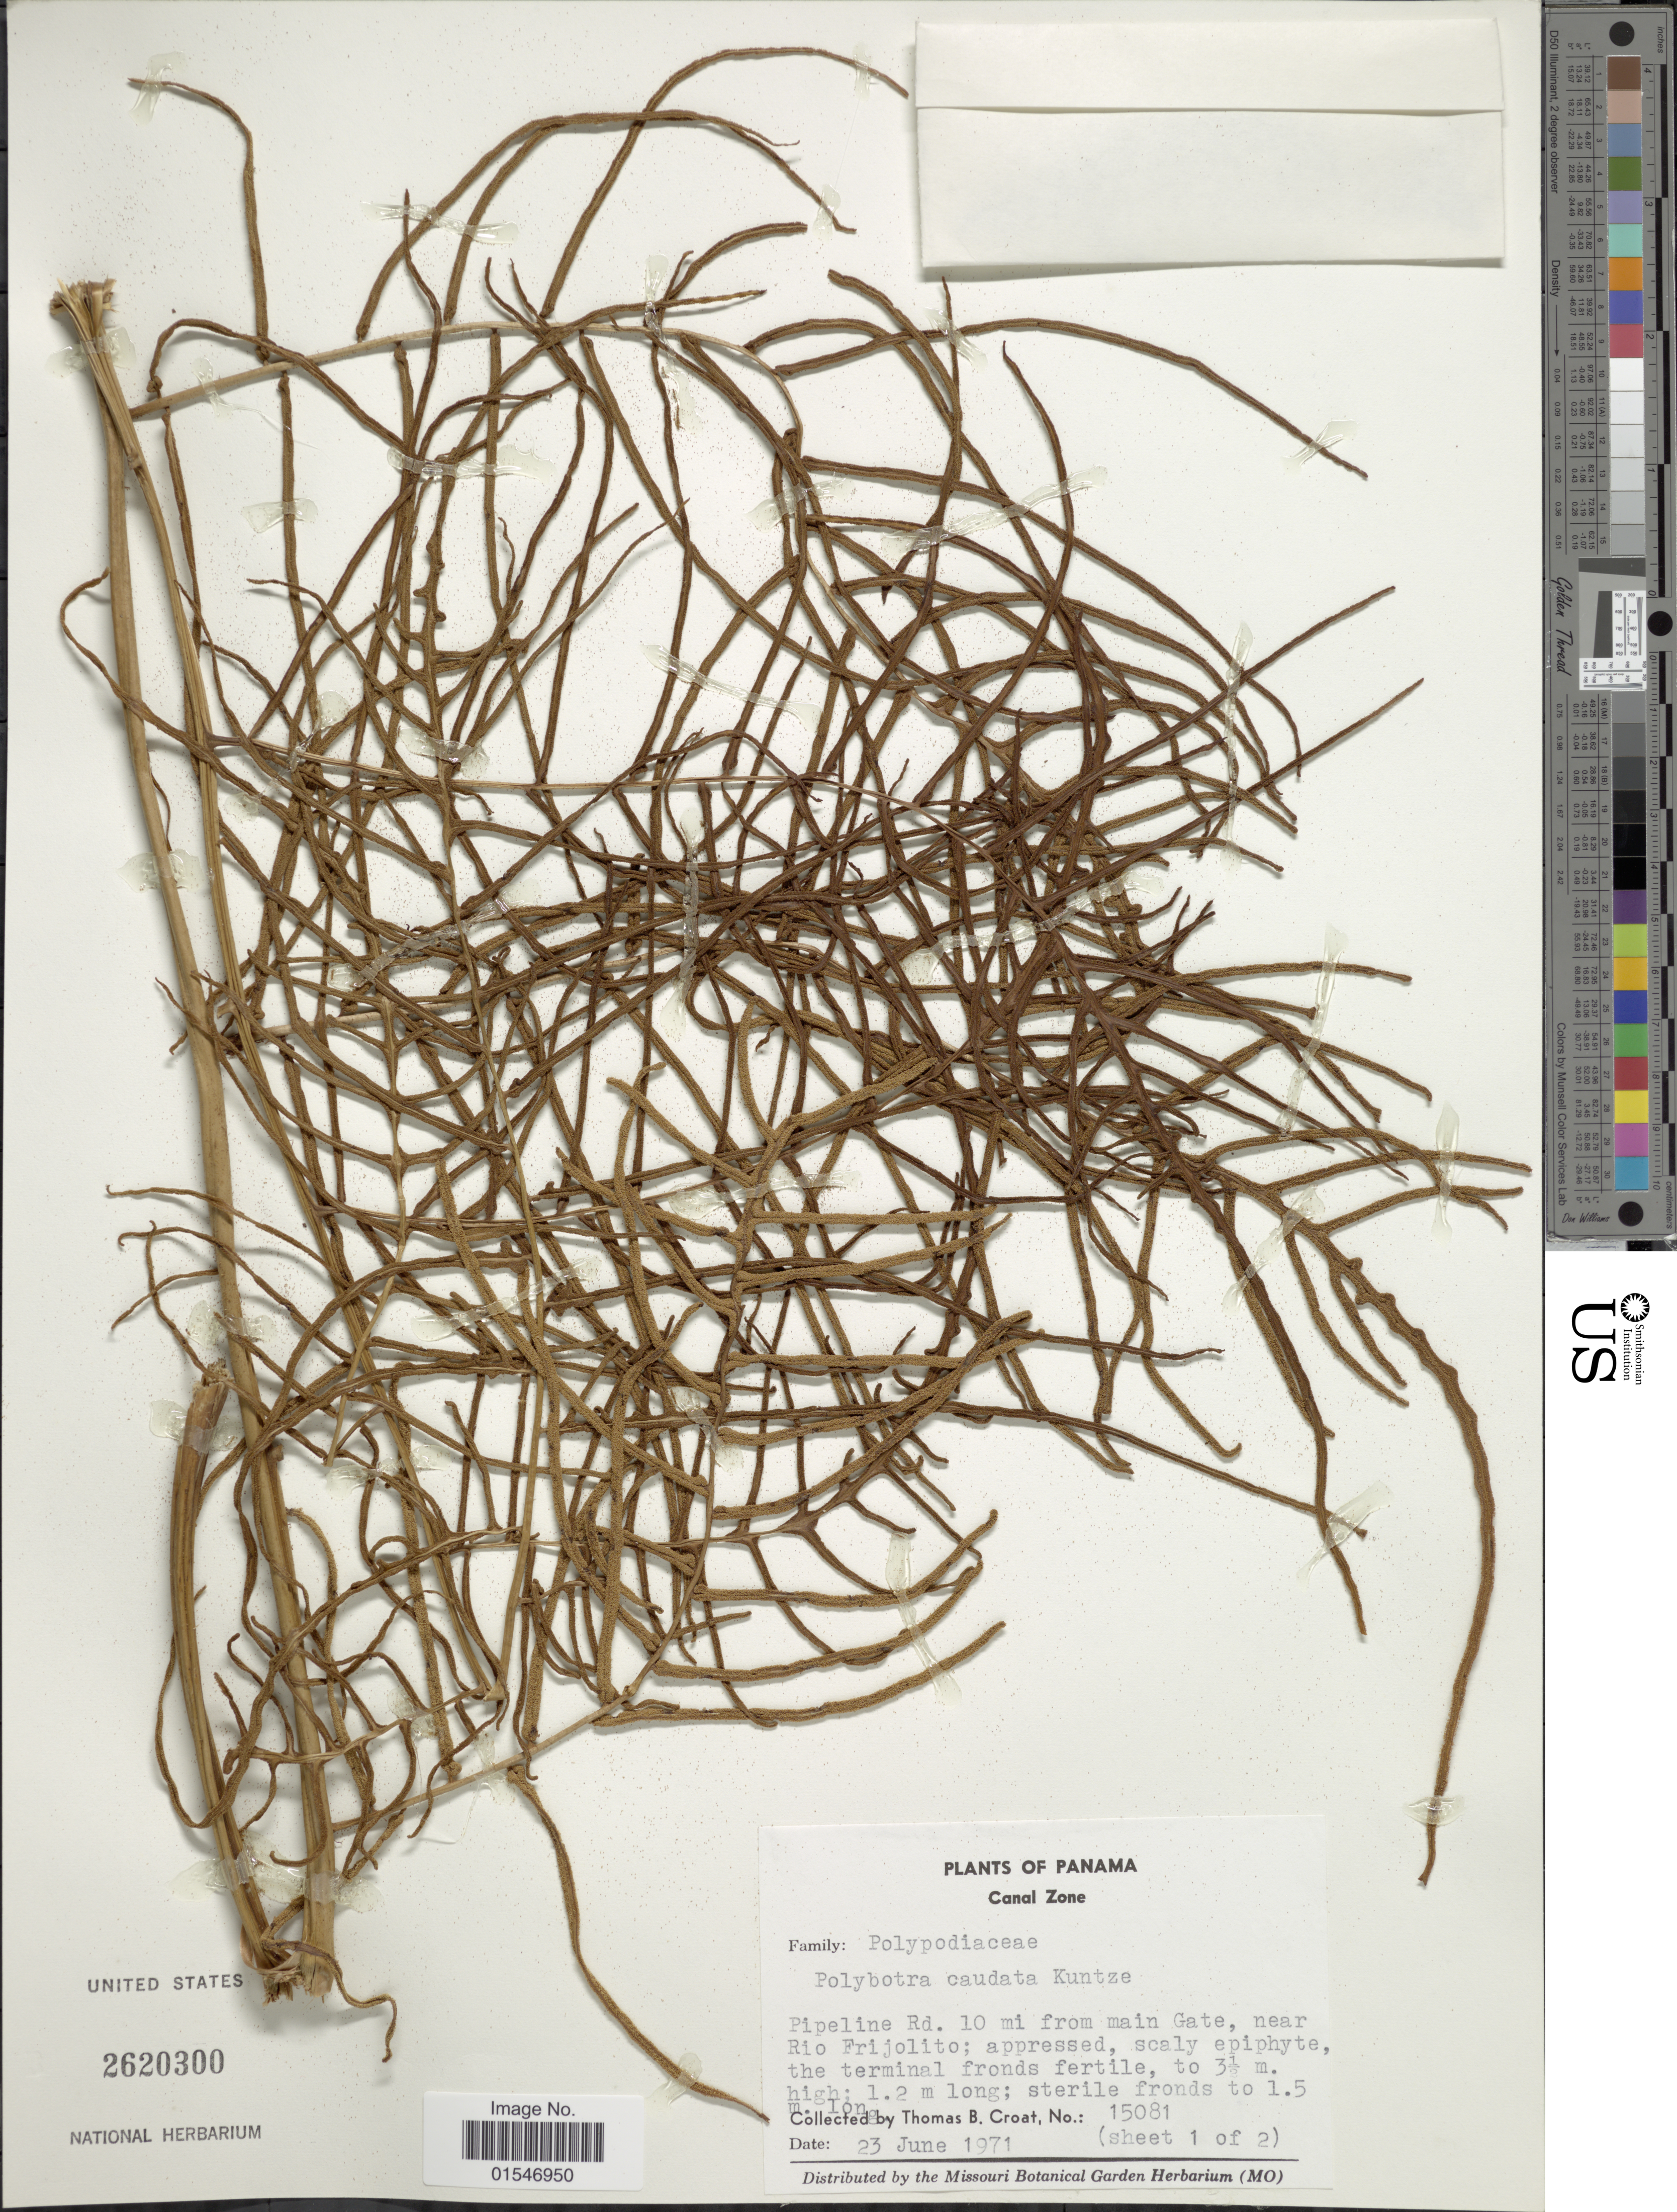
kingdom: Plantae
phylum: Tracheophyta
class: Polypodiopsida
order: Polypodiales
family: Dryopteridaceae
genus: Polybotrya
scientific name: Polybotrya caudata f. caudata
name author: Kunze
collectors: T. B. Croat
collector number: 15081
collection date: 1971-06-23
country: Panama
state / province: Colón / Panamá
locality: Panama, Canal Zone. Pipeline Rd. 10 mi from main Gate, near Rio Frijolito.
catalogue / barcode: US 2620300